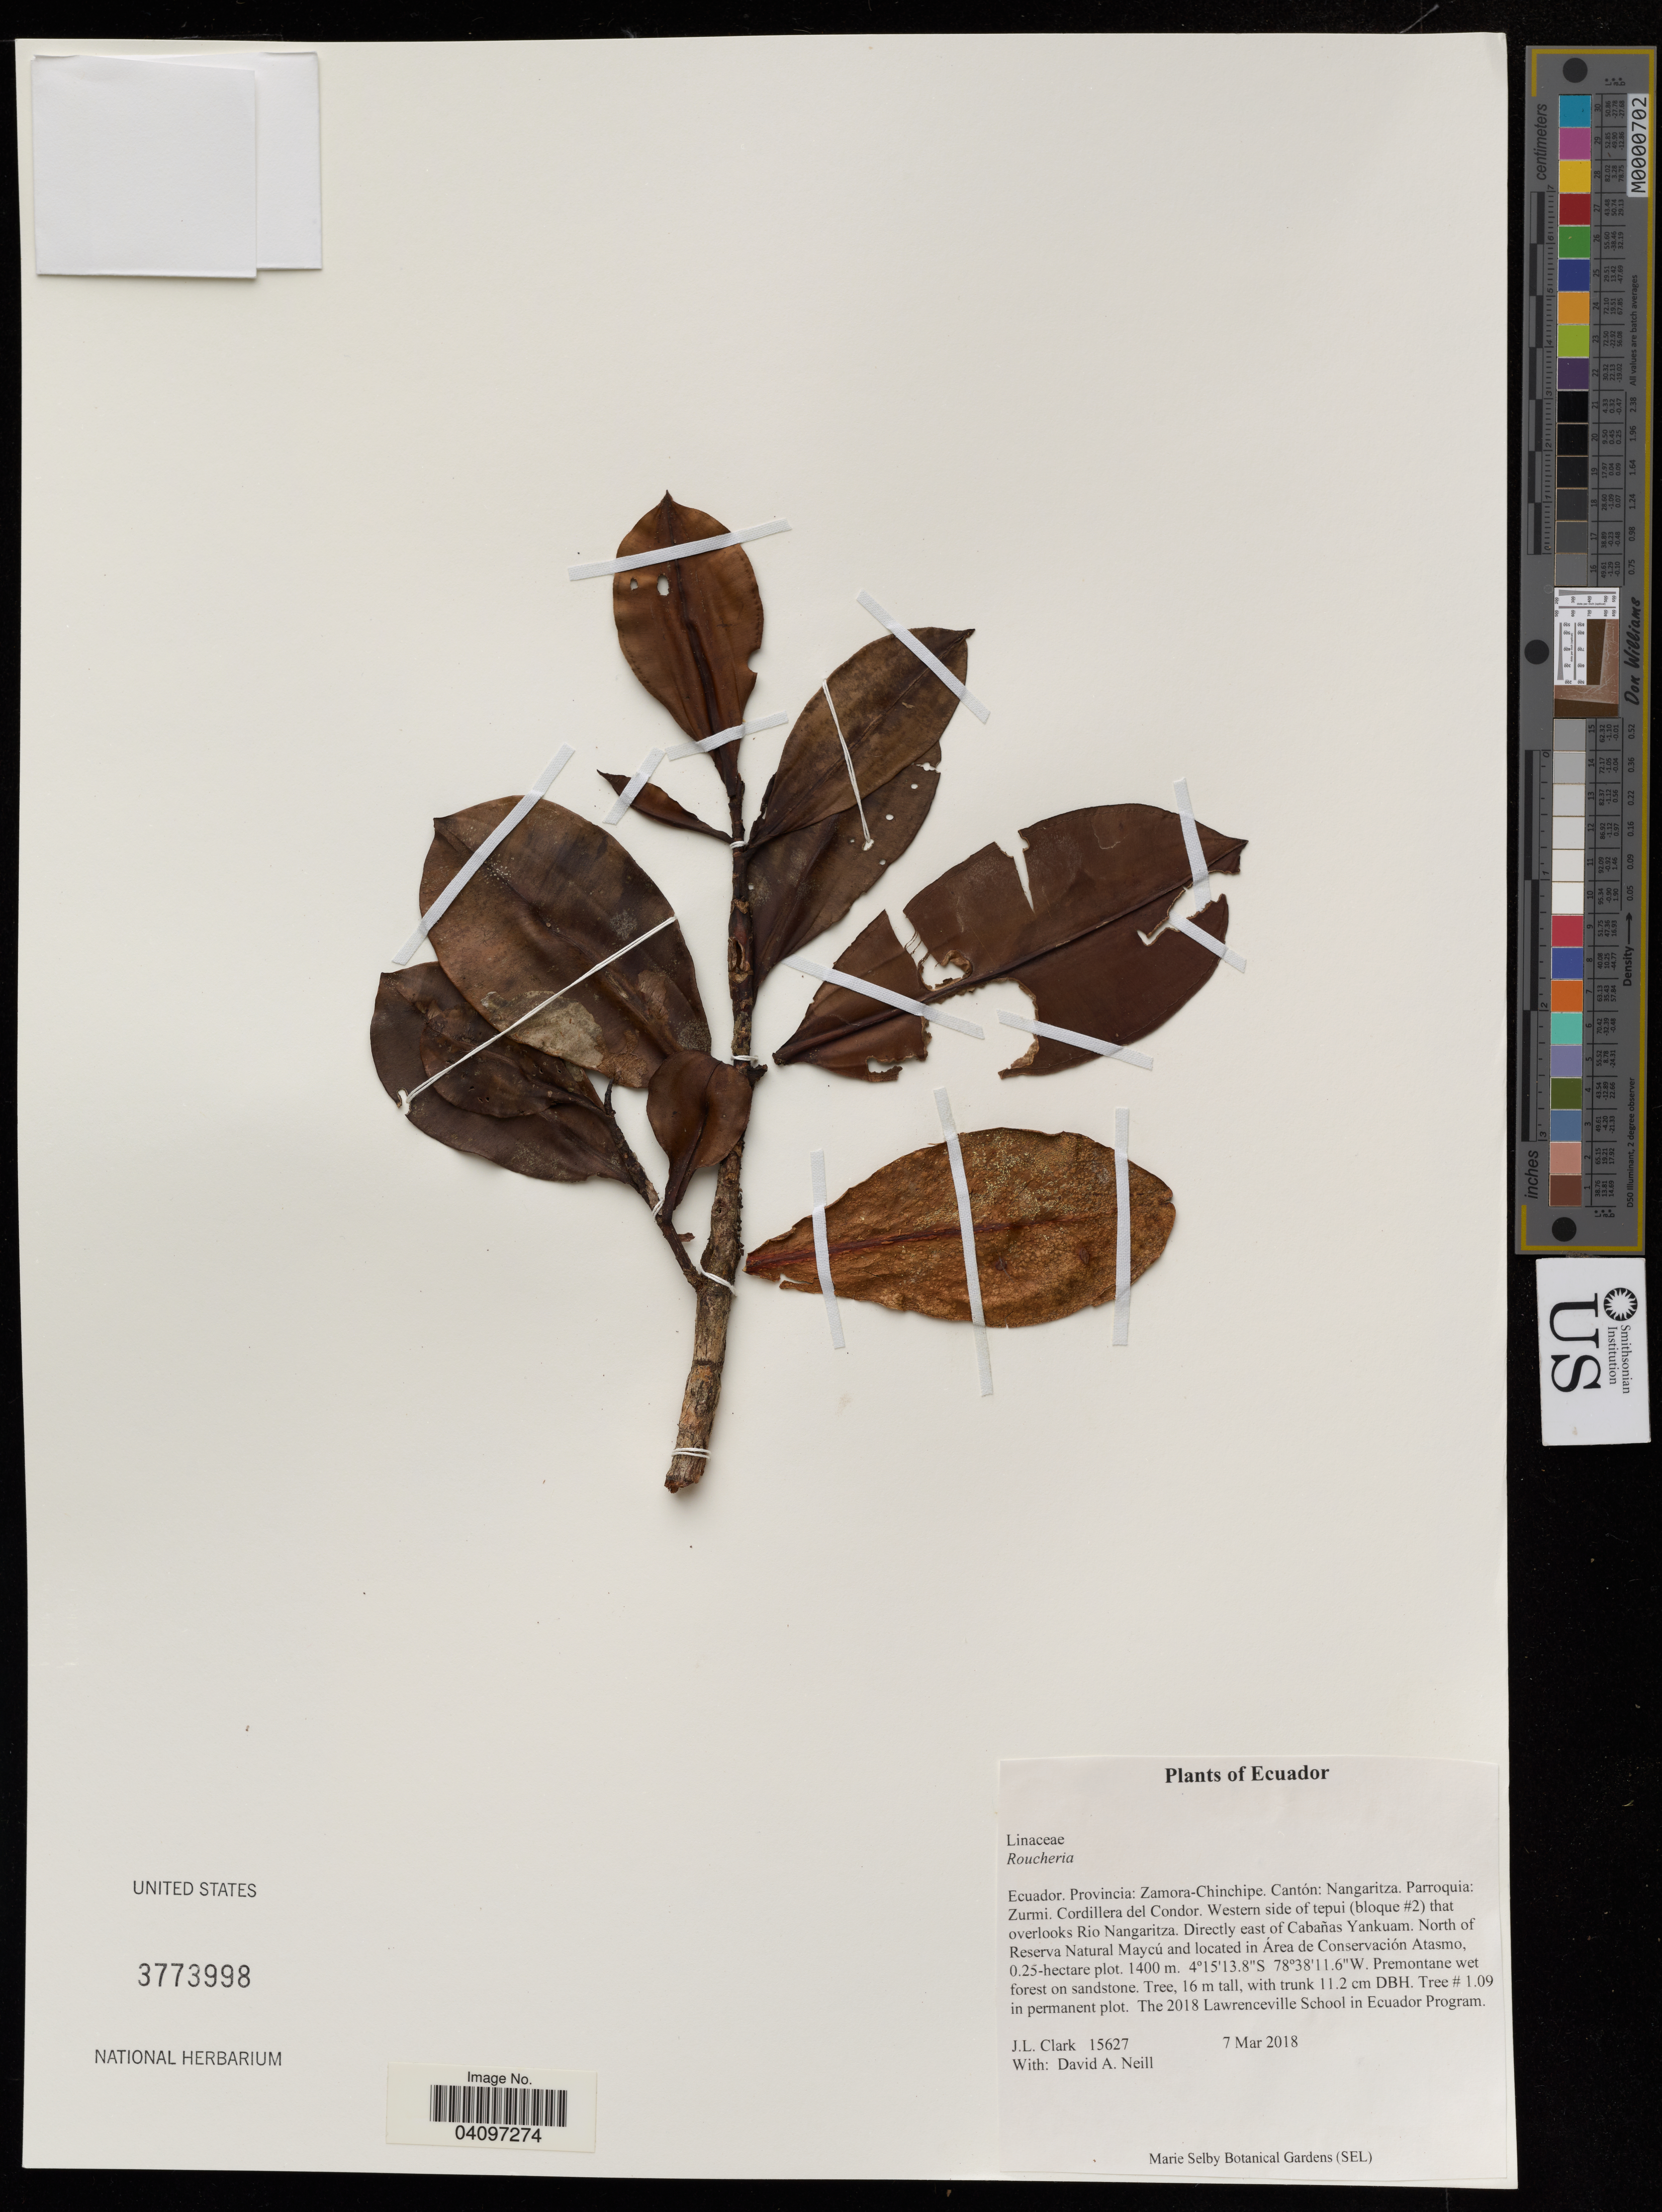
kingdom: Plantae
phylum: Tracheophyta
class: Magnoliopsida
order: Malpighiales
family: Linaceae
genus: Roucheria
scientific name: Roucheria sp.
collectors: J. Clark & D. A. Neill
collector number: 15627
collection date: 2018-03-07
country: Ecuador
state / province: Zamora-Chinchipe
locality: Zamora-Chinchipe. Cantón: Nangaritza. Parroquia: Zurmi. Cordillera del Condor. Western side of tepui (bloque #2) that overlooks Rio Nangaritza. Directly east of Cabañas Yankuam. North of Reserva Natural Maycú and located in Área de Conservación Atasmo, 0.25-hectare plot.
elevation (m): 1400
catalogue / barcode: US 3773998